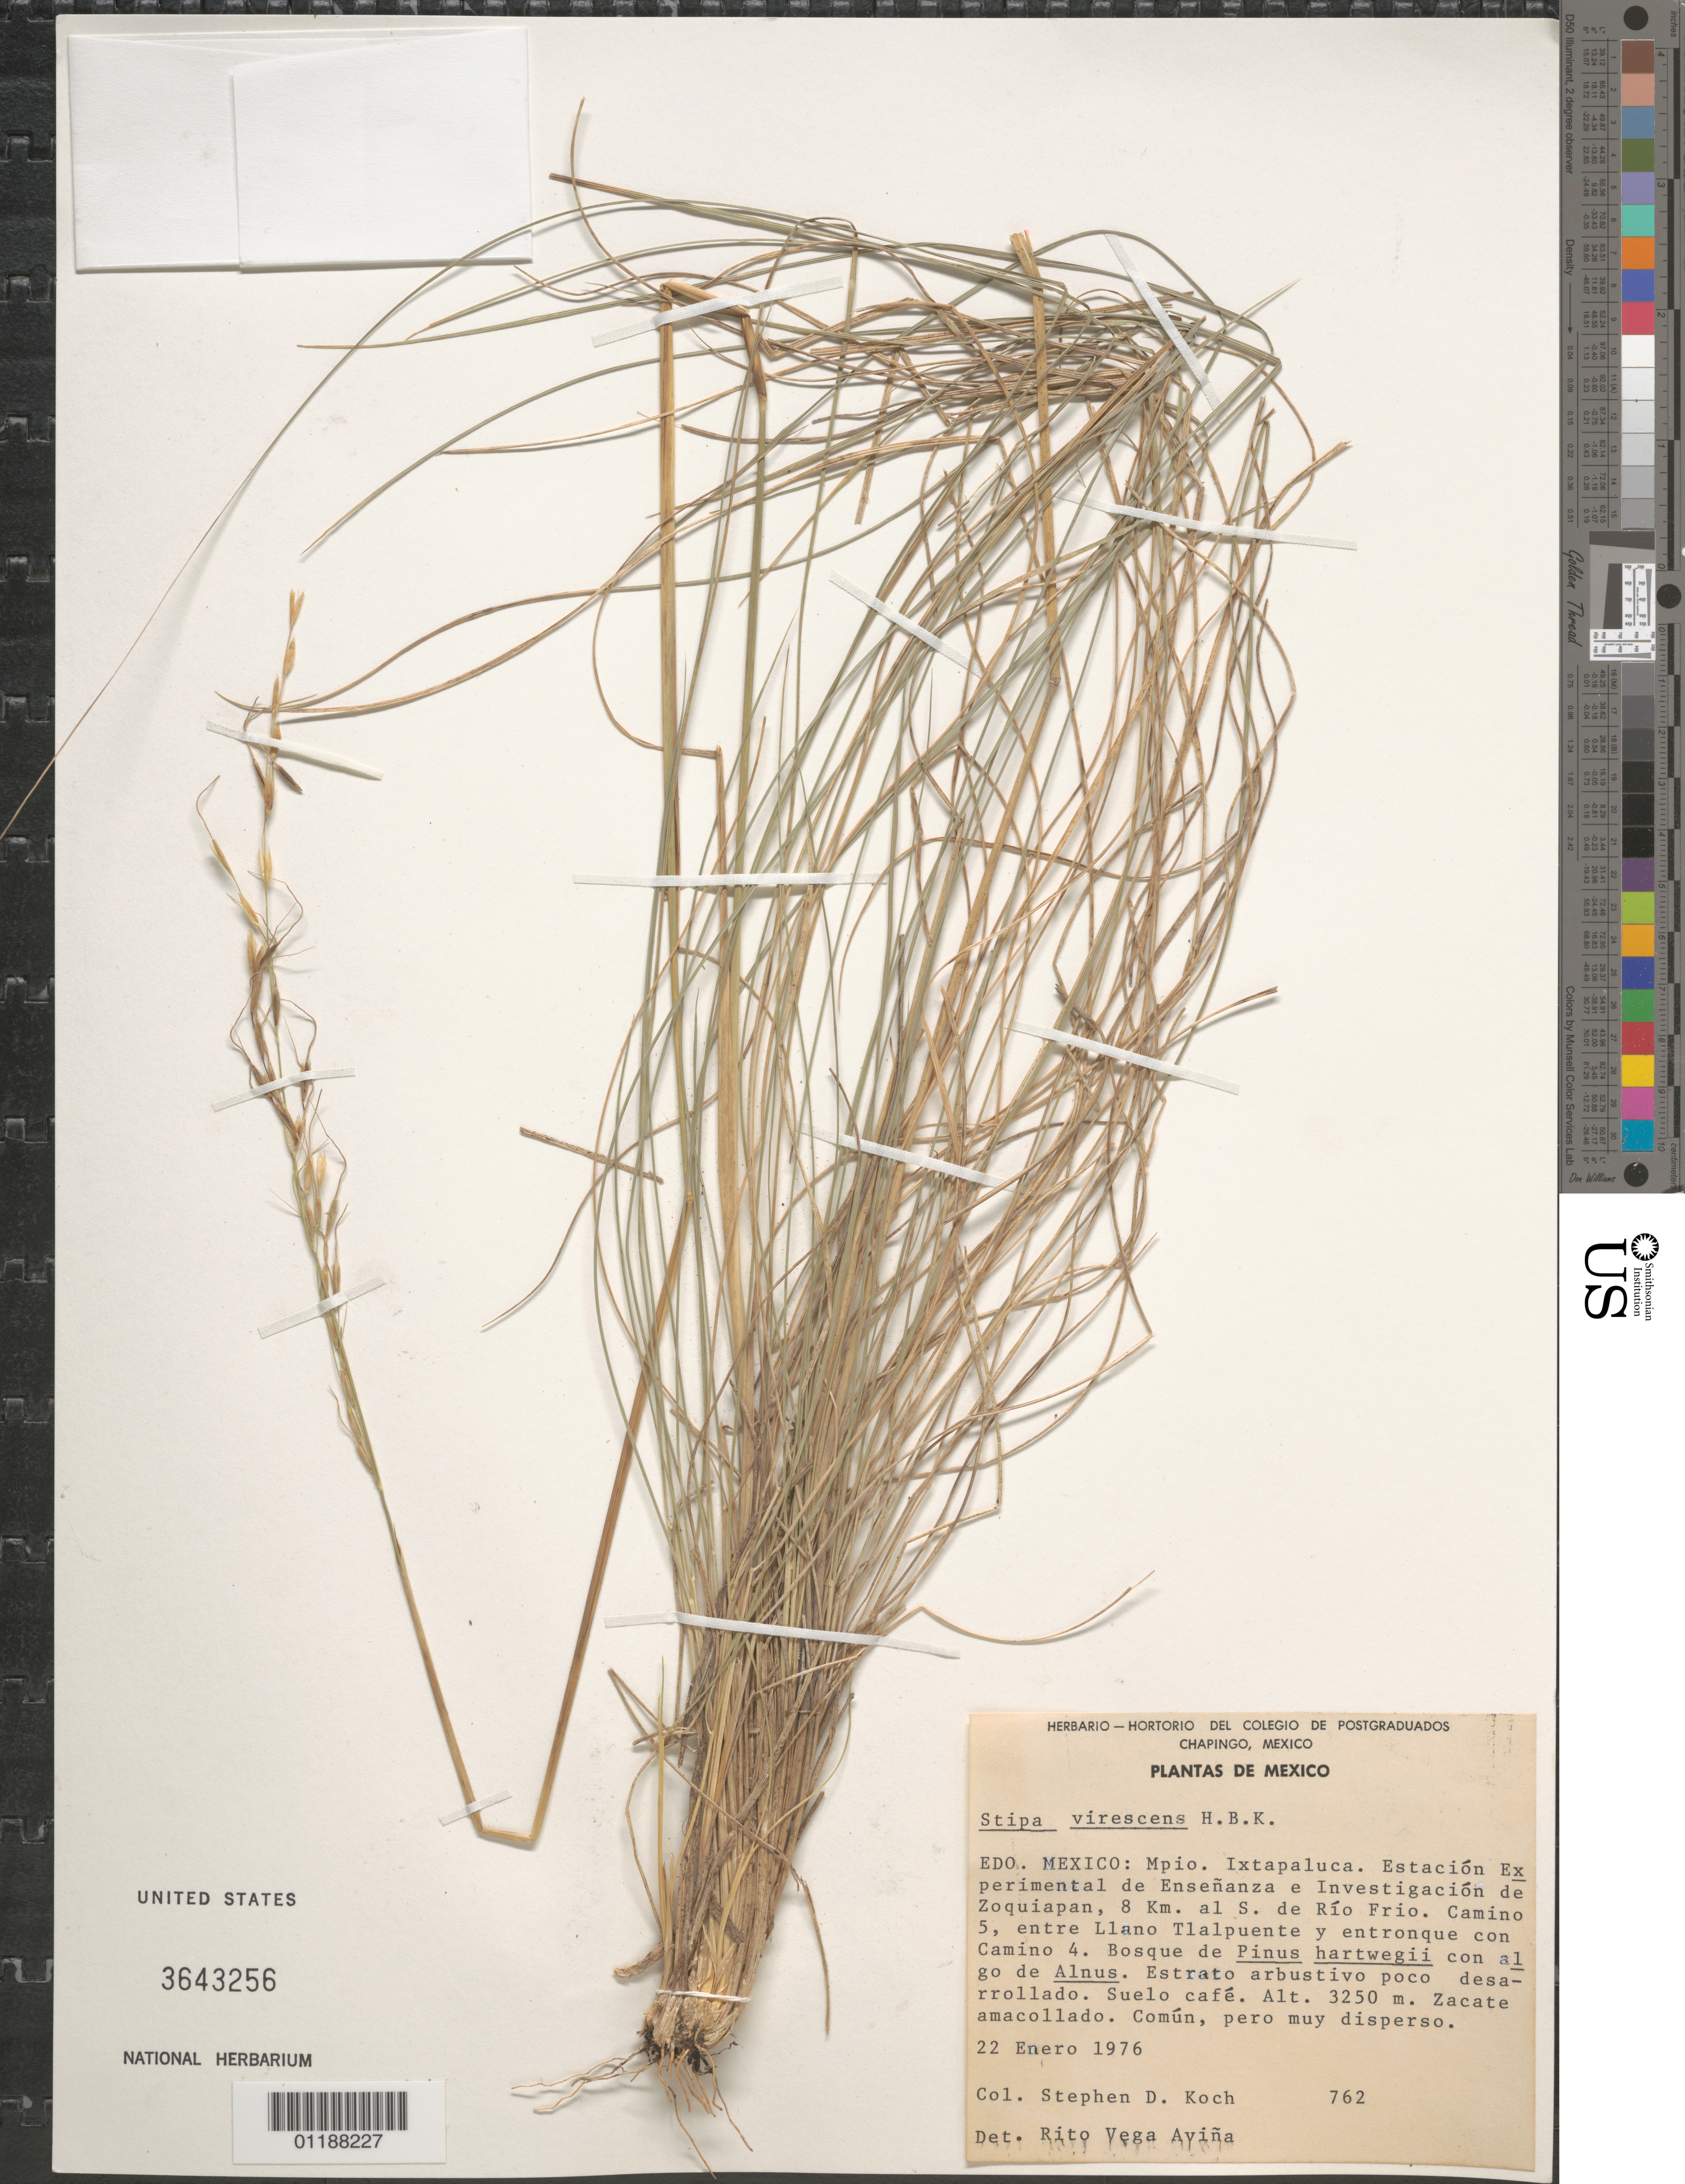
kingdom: Plantae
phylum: Tracheophyta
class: Liliopsida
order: Poales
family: Poaceae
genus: Stipa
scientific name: Stipa virescens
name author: Kunth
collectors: S. D. Koch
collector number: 762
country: Mexico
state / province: México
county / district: Ixtapaluca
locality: Estacion Experimental de Ensenanza e Investigacion de Zoquiapan, S of Rio Frio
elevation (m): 3250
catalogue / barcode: US 3643256